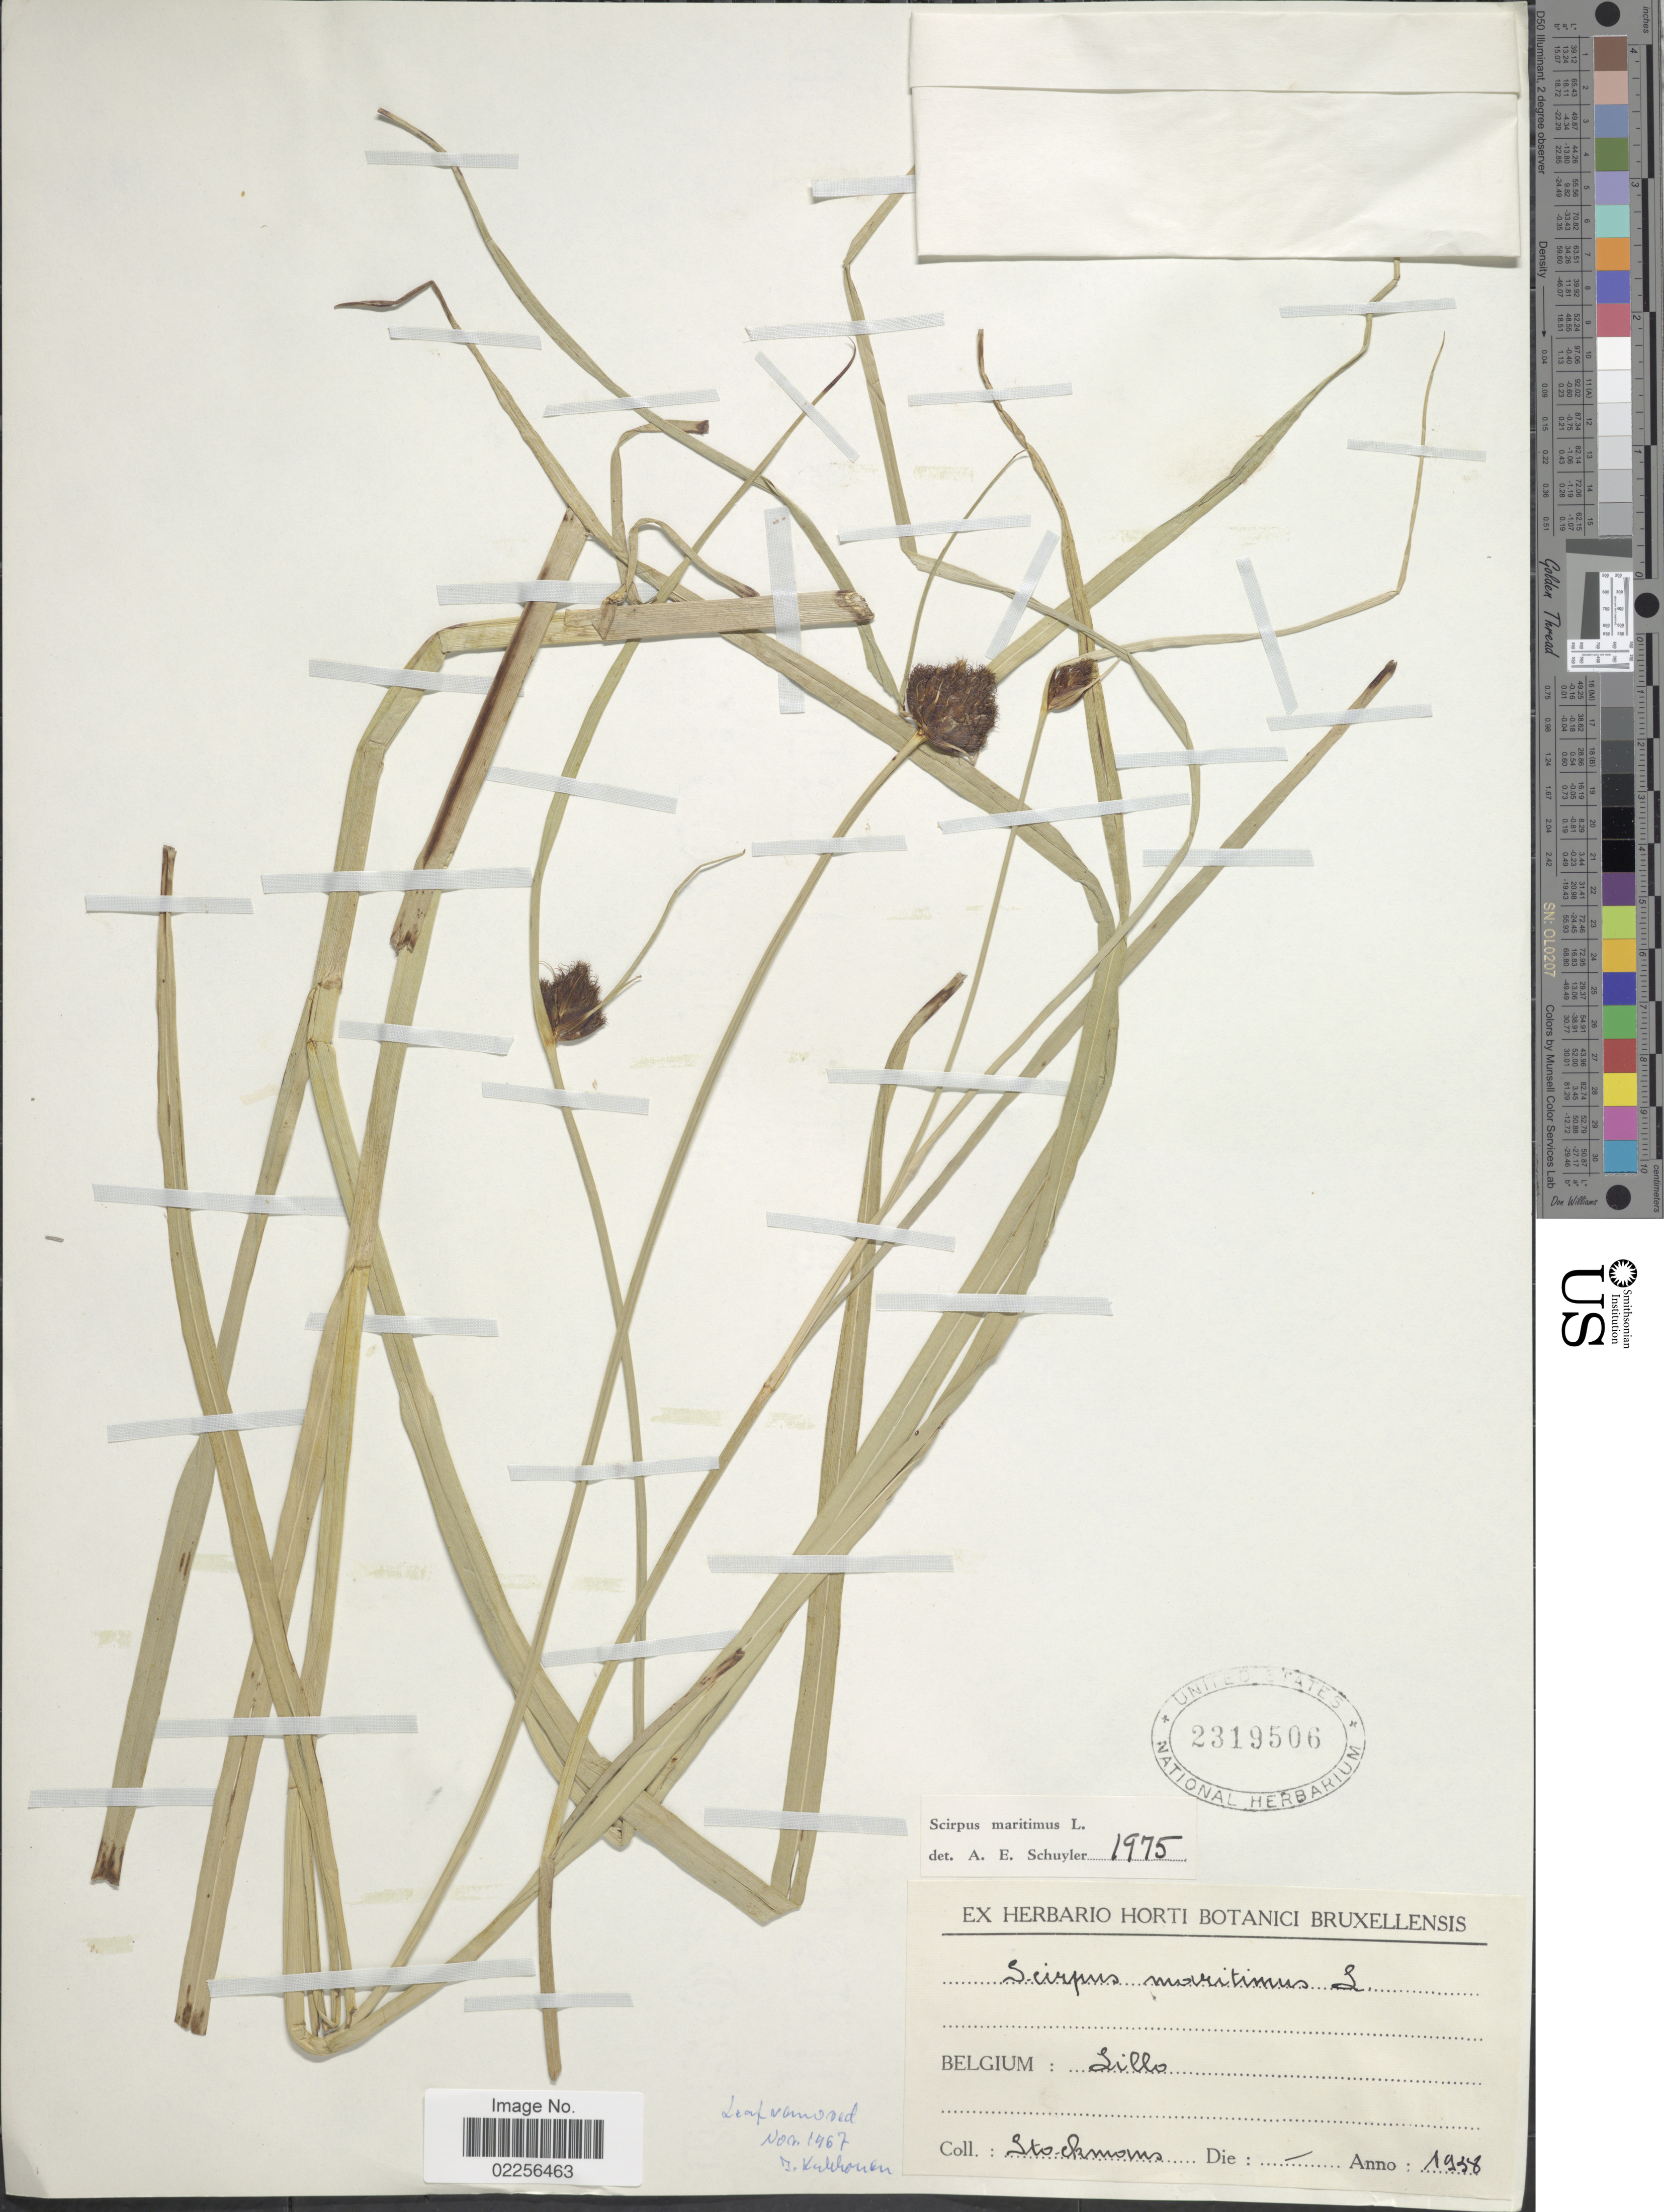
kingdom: Plantae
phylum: Tracheophyta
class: Liliopsida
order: Poales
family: Cyperaceae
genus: Bolboschoenus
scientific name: Bolboschoenus maritimus subsp. maritimus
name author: (L.) Palla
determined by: Strong, Mark T., (BOT), Smithsonian Institution - National Museum of Natural History (UNITED STATES)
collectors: Stockmoms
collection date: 1958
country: Belgium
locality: Sillo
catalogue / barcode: US 2319506